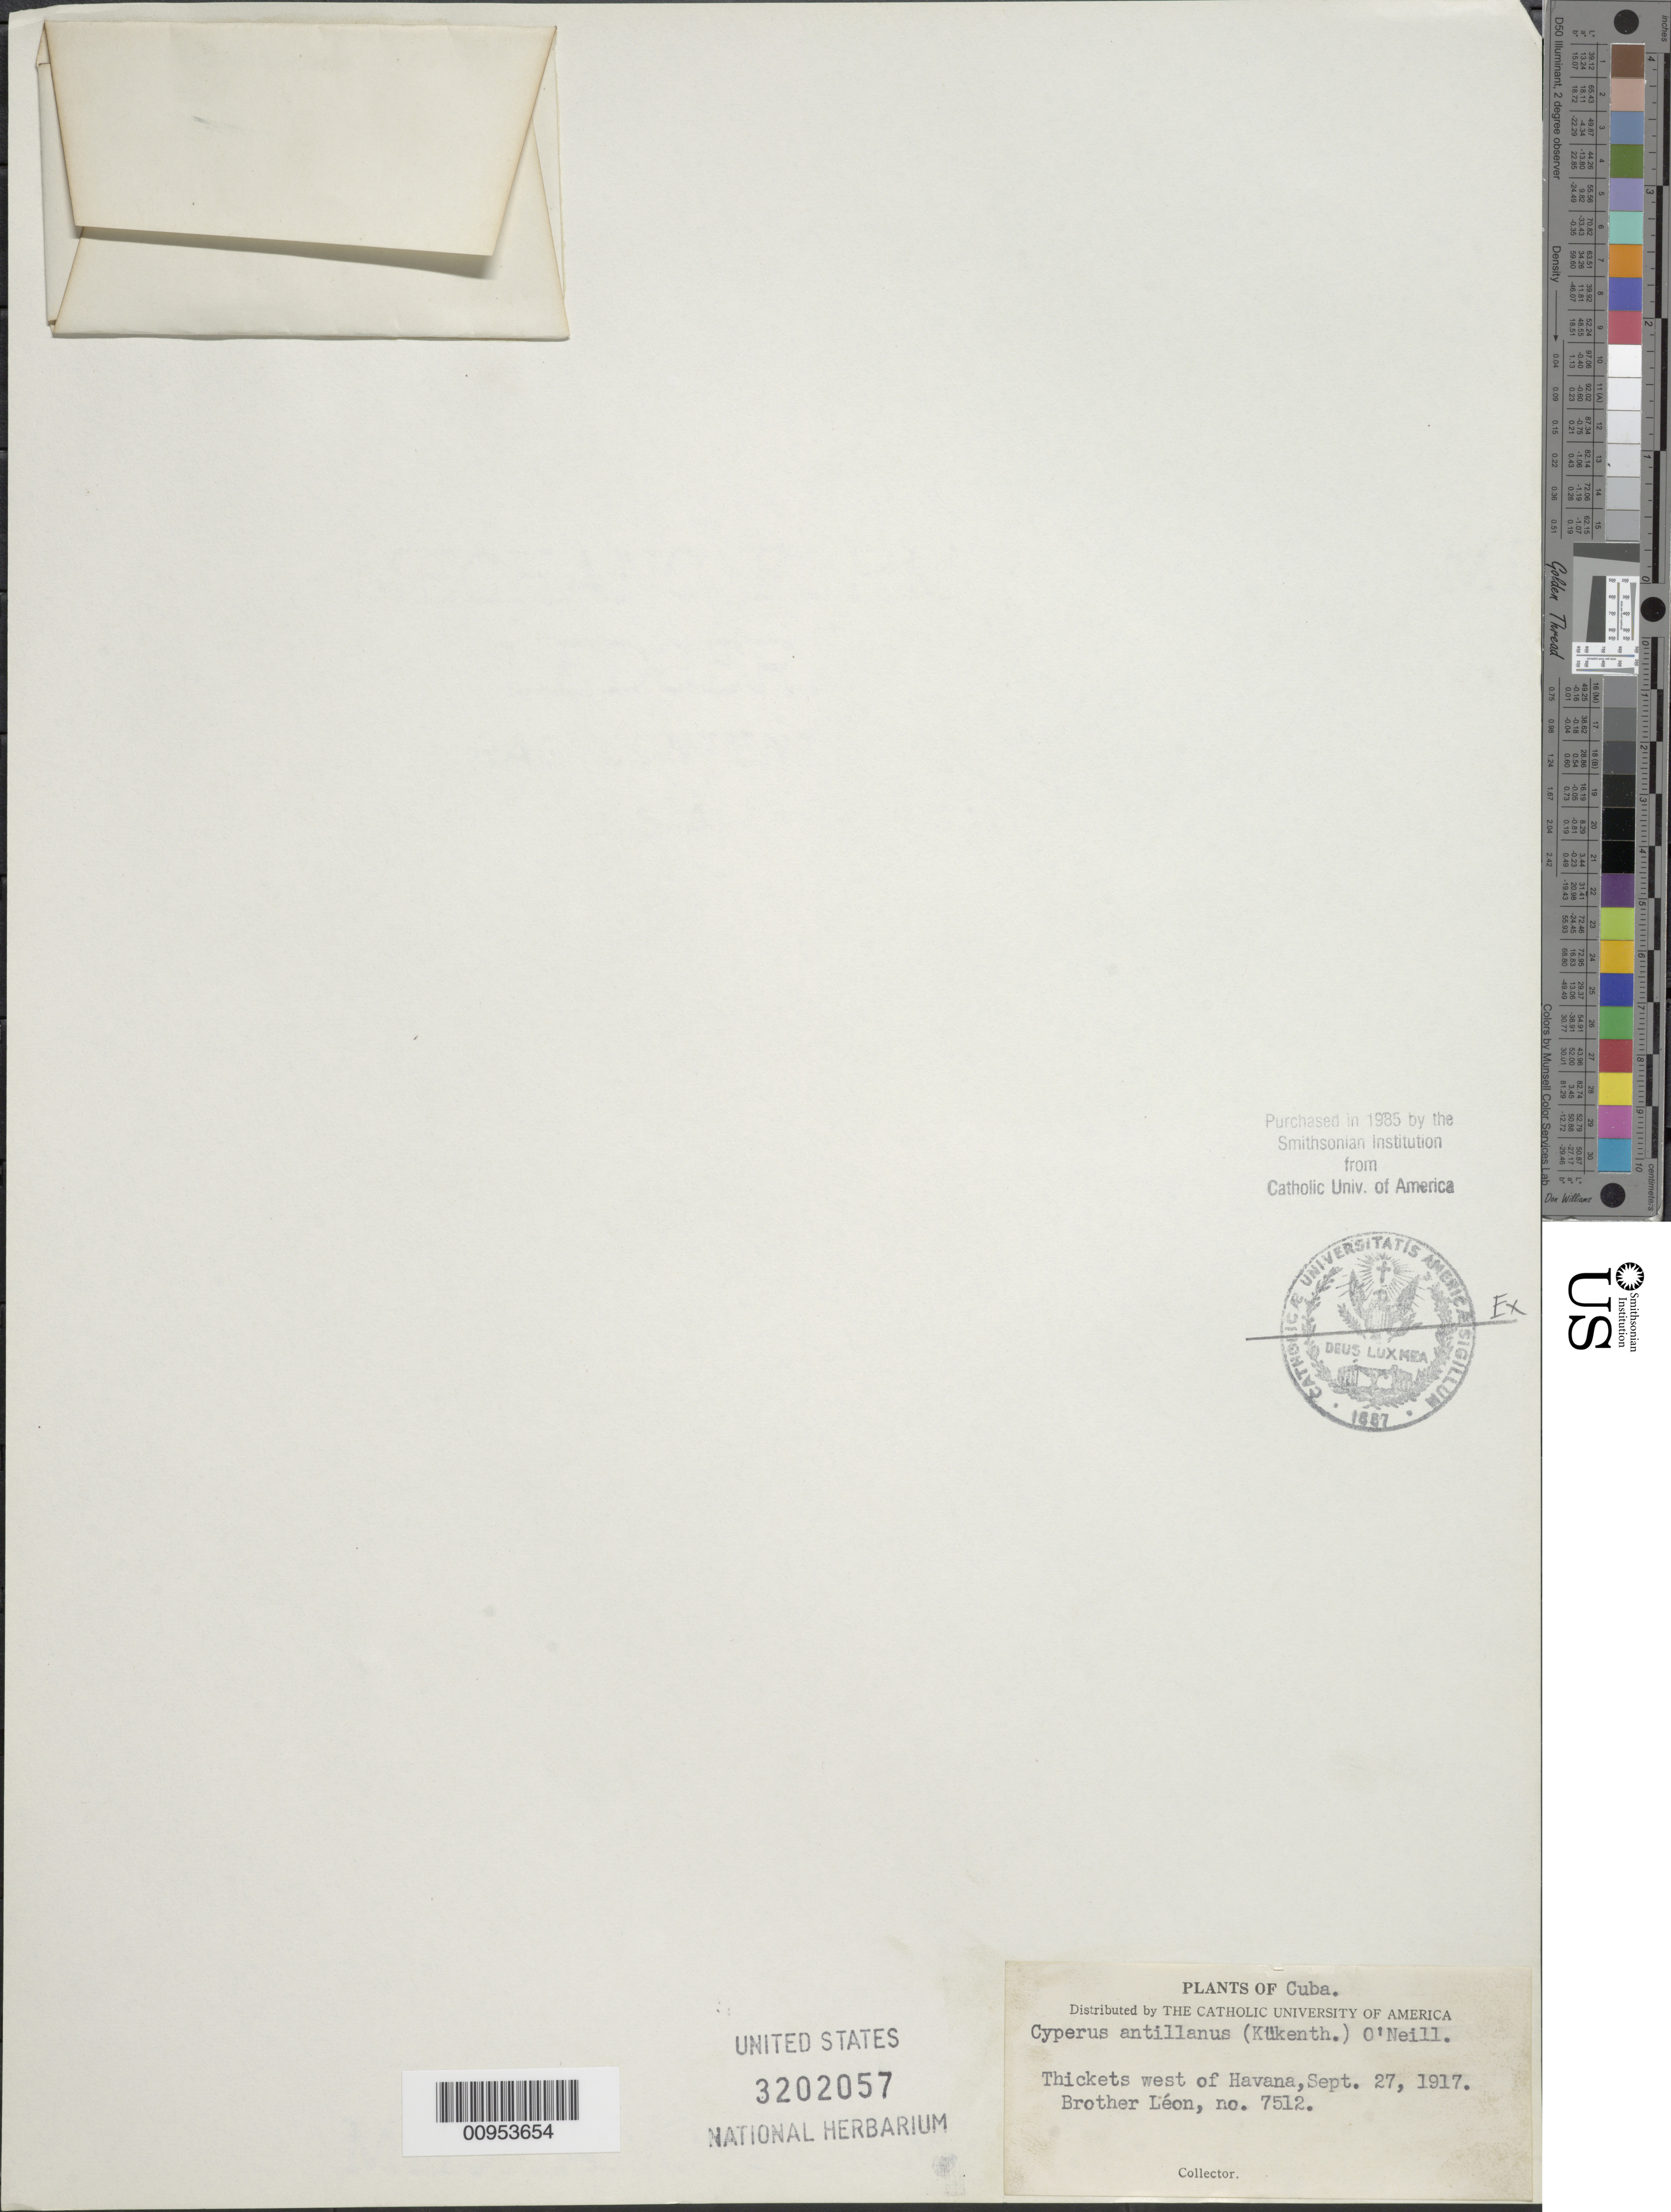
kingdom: Plantae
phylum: Tracheophyta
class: Liliopsida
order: Poales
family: Cyperaceae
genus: Cyperus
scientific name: Cyperus antillanus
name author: (Kük.) O'Neill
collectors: Bro. León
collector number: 7512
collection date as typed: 27 Sep 1917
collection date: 1917-09-27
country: Cuba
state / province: La Habana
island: Cuba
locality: Thickets W of Havana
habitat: Thickets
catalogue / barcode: US 3202057